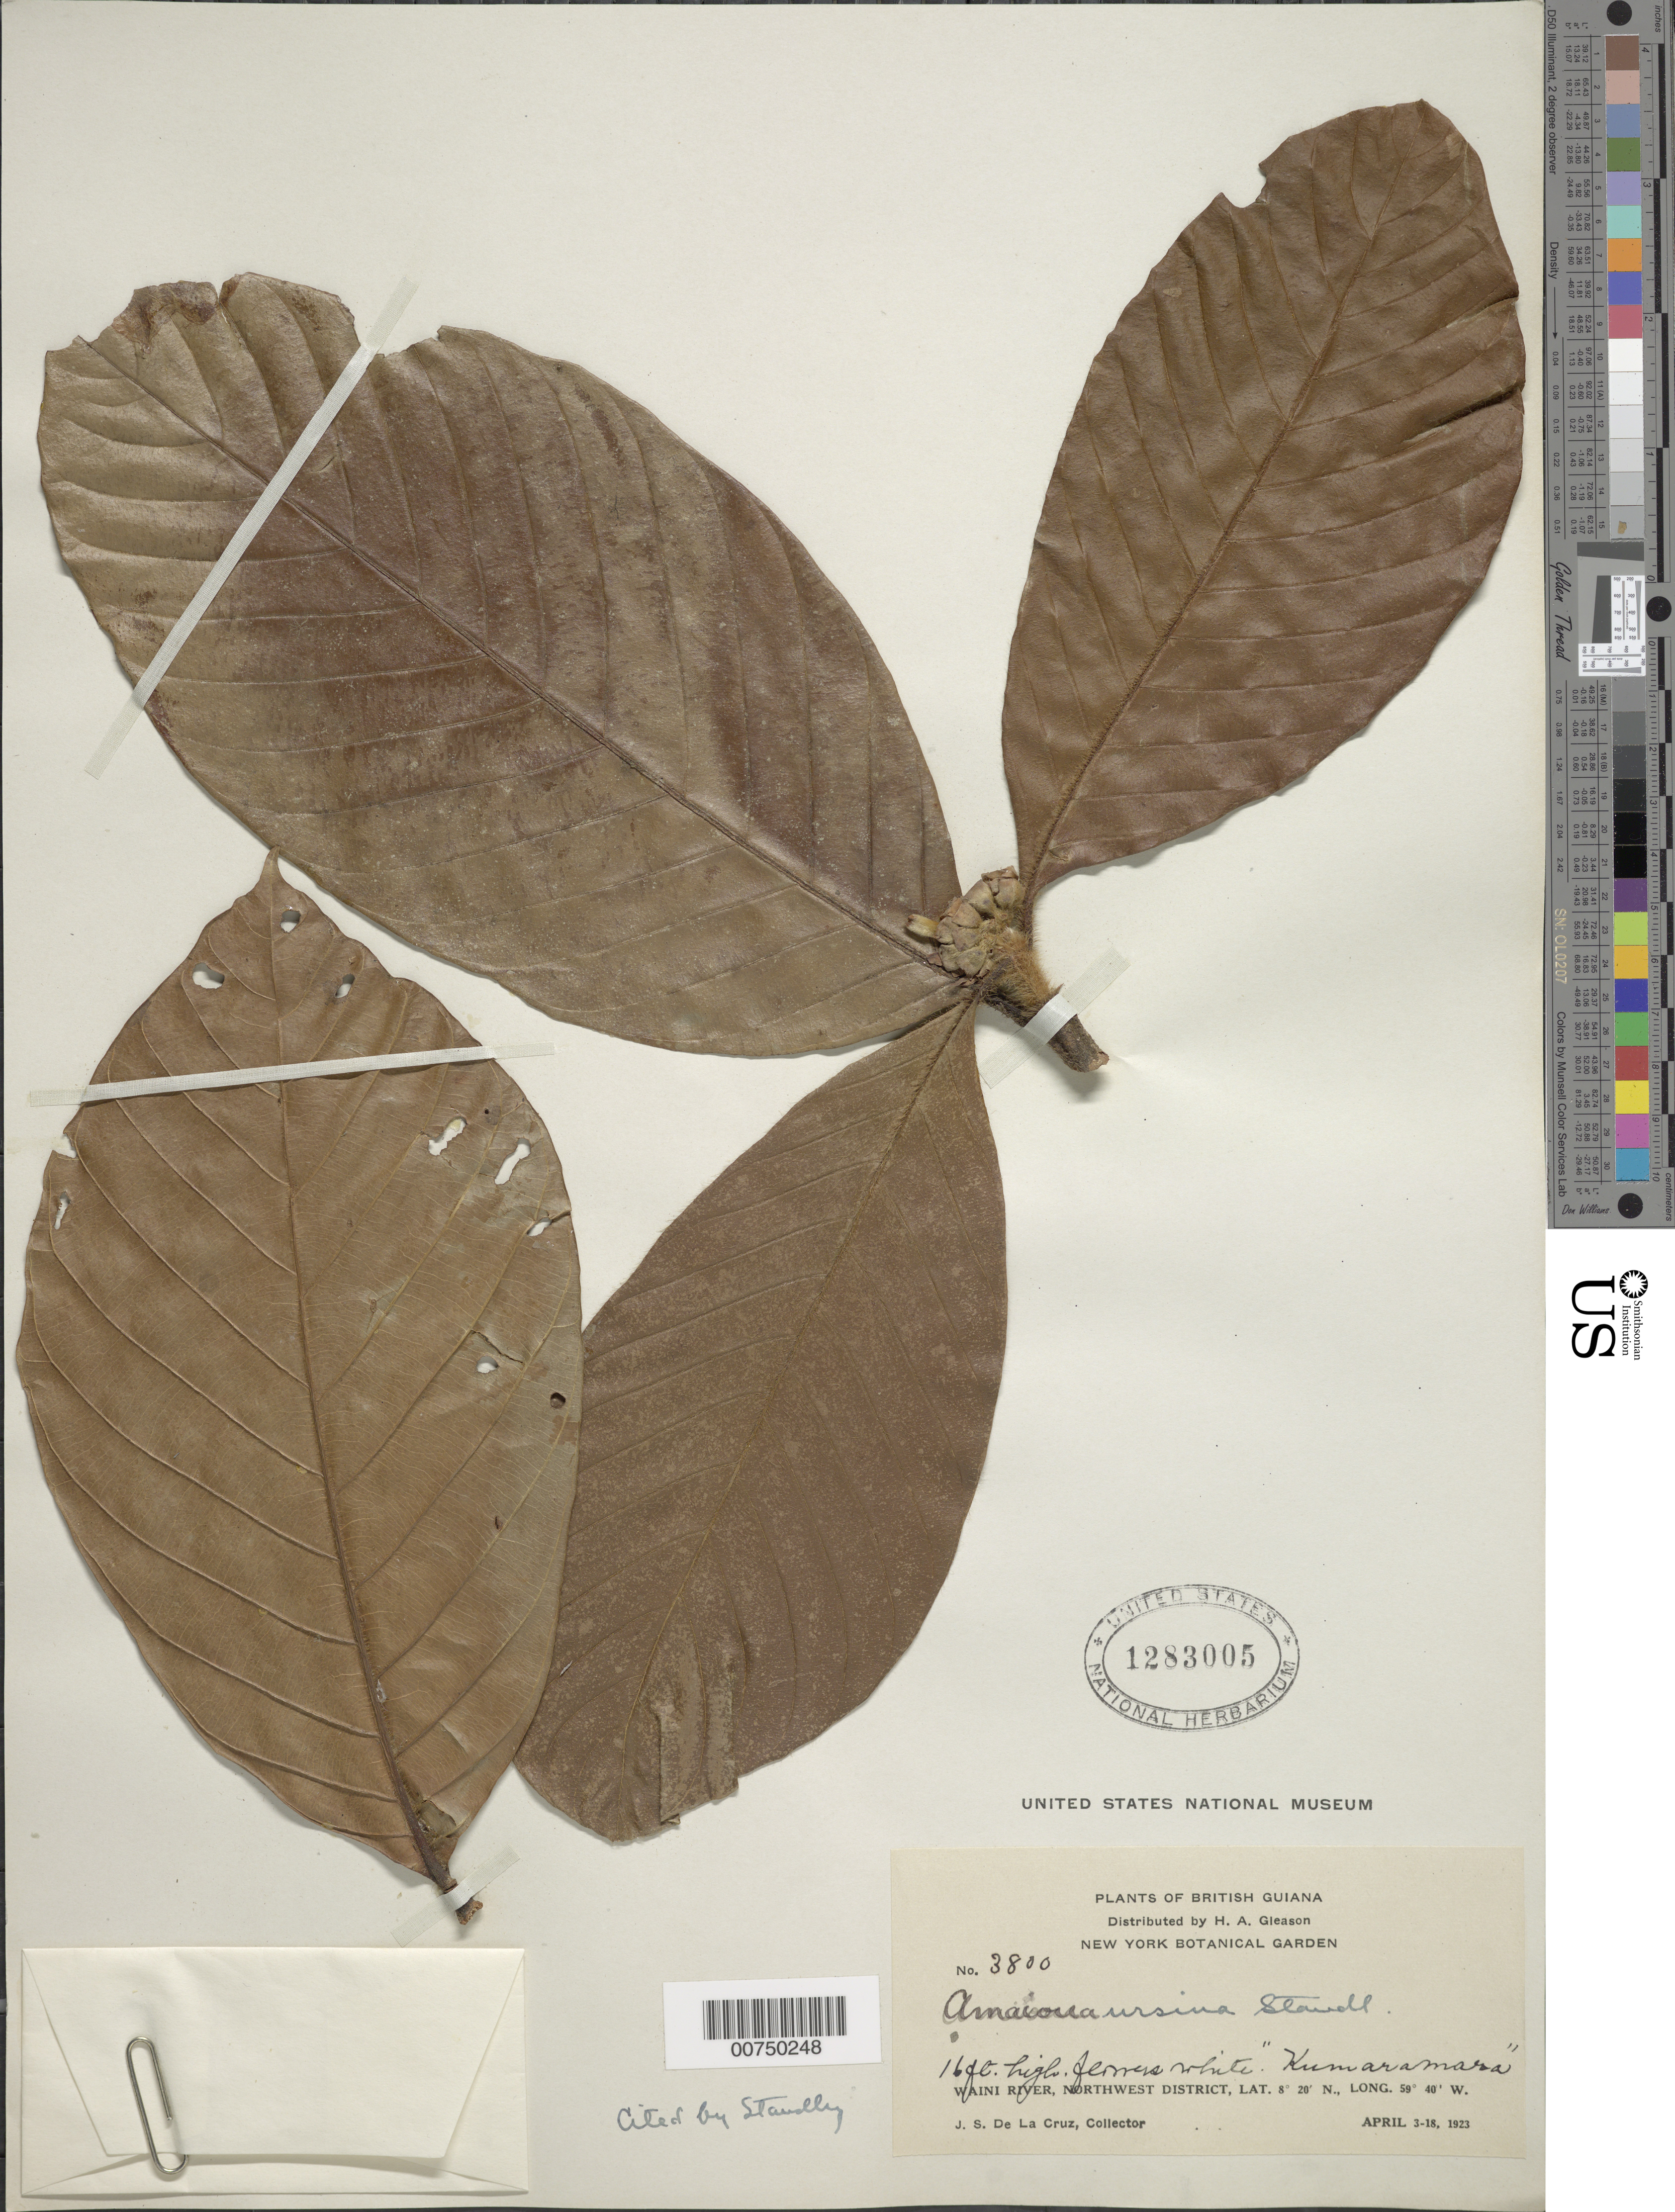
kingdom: Plantae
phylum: Tracheophyta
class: Magnoliopsida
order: Gentianales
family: Rubiaceae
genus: Amaioua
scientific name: Amaioua ursina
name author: Standl.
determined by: Standley, Paul C.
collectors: J. S. de la Cruz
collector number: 3800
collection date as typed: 3-Apr-23 to 18-Apr-23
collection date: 1923-04-03/1923-04-18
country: Guyana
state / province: Barima-Waini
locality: Waini R., NW District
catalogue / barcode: US 1283005